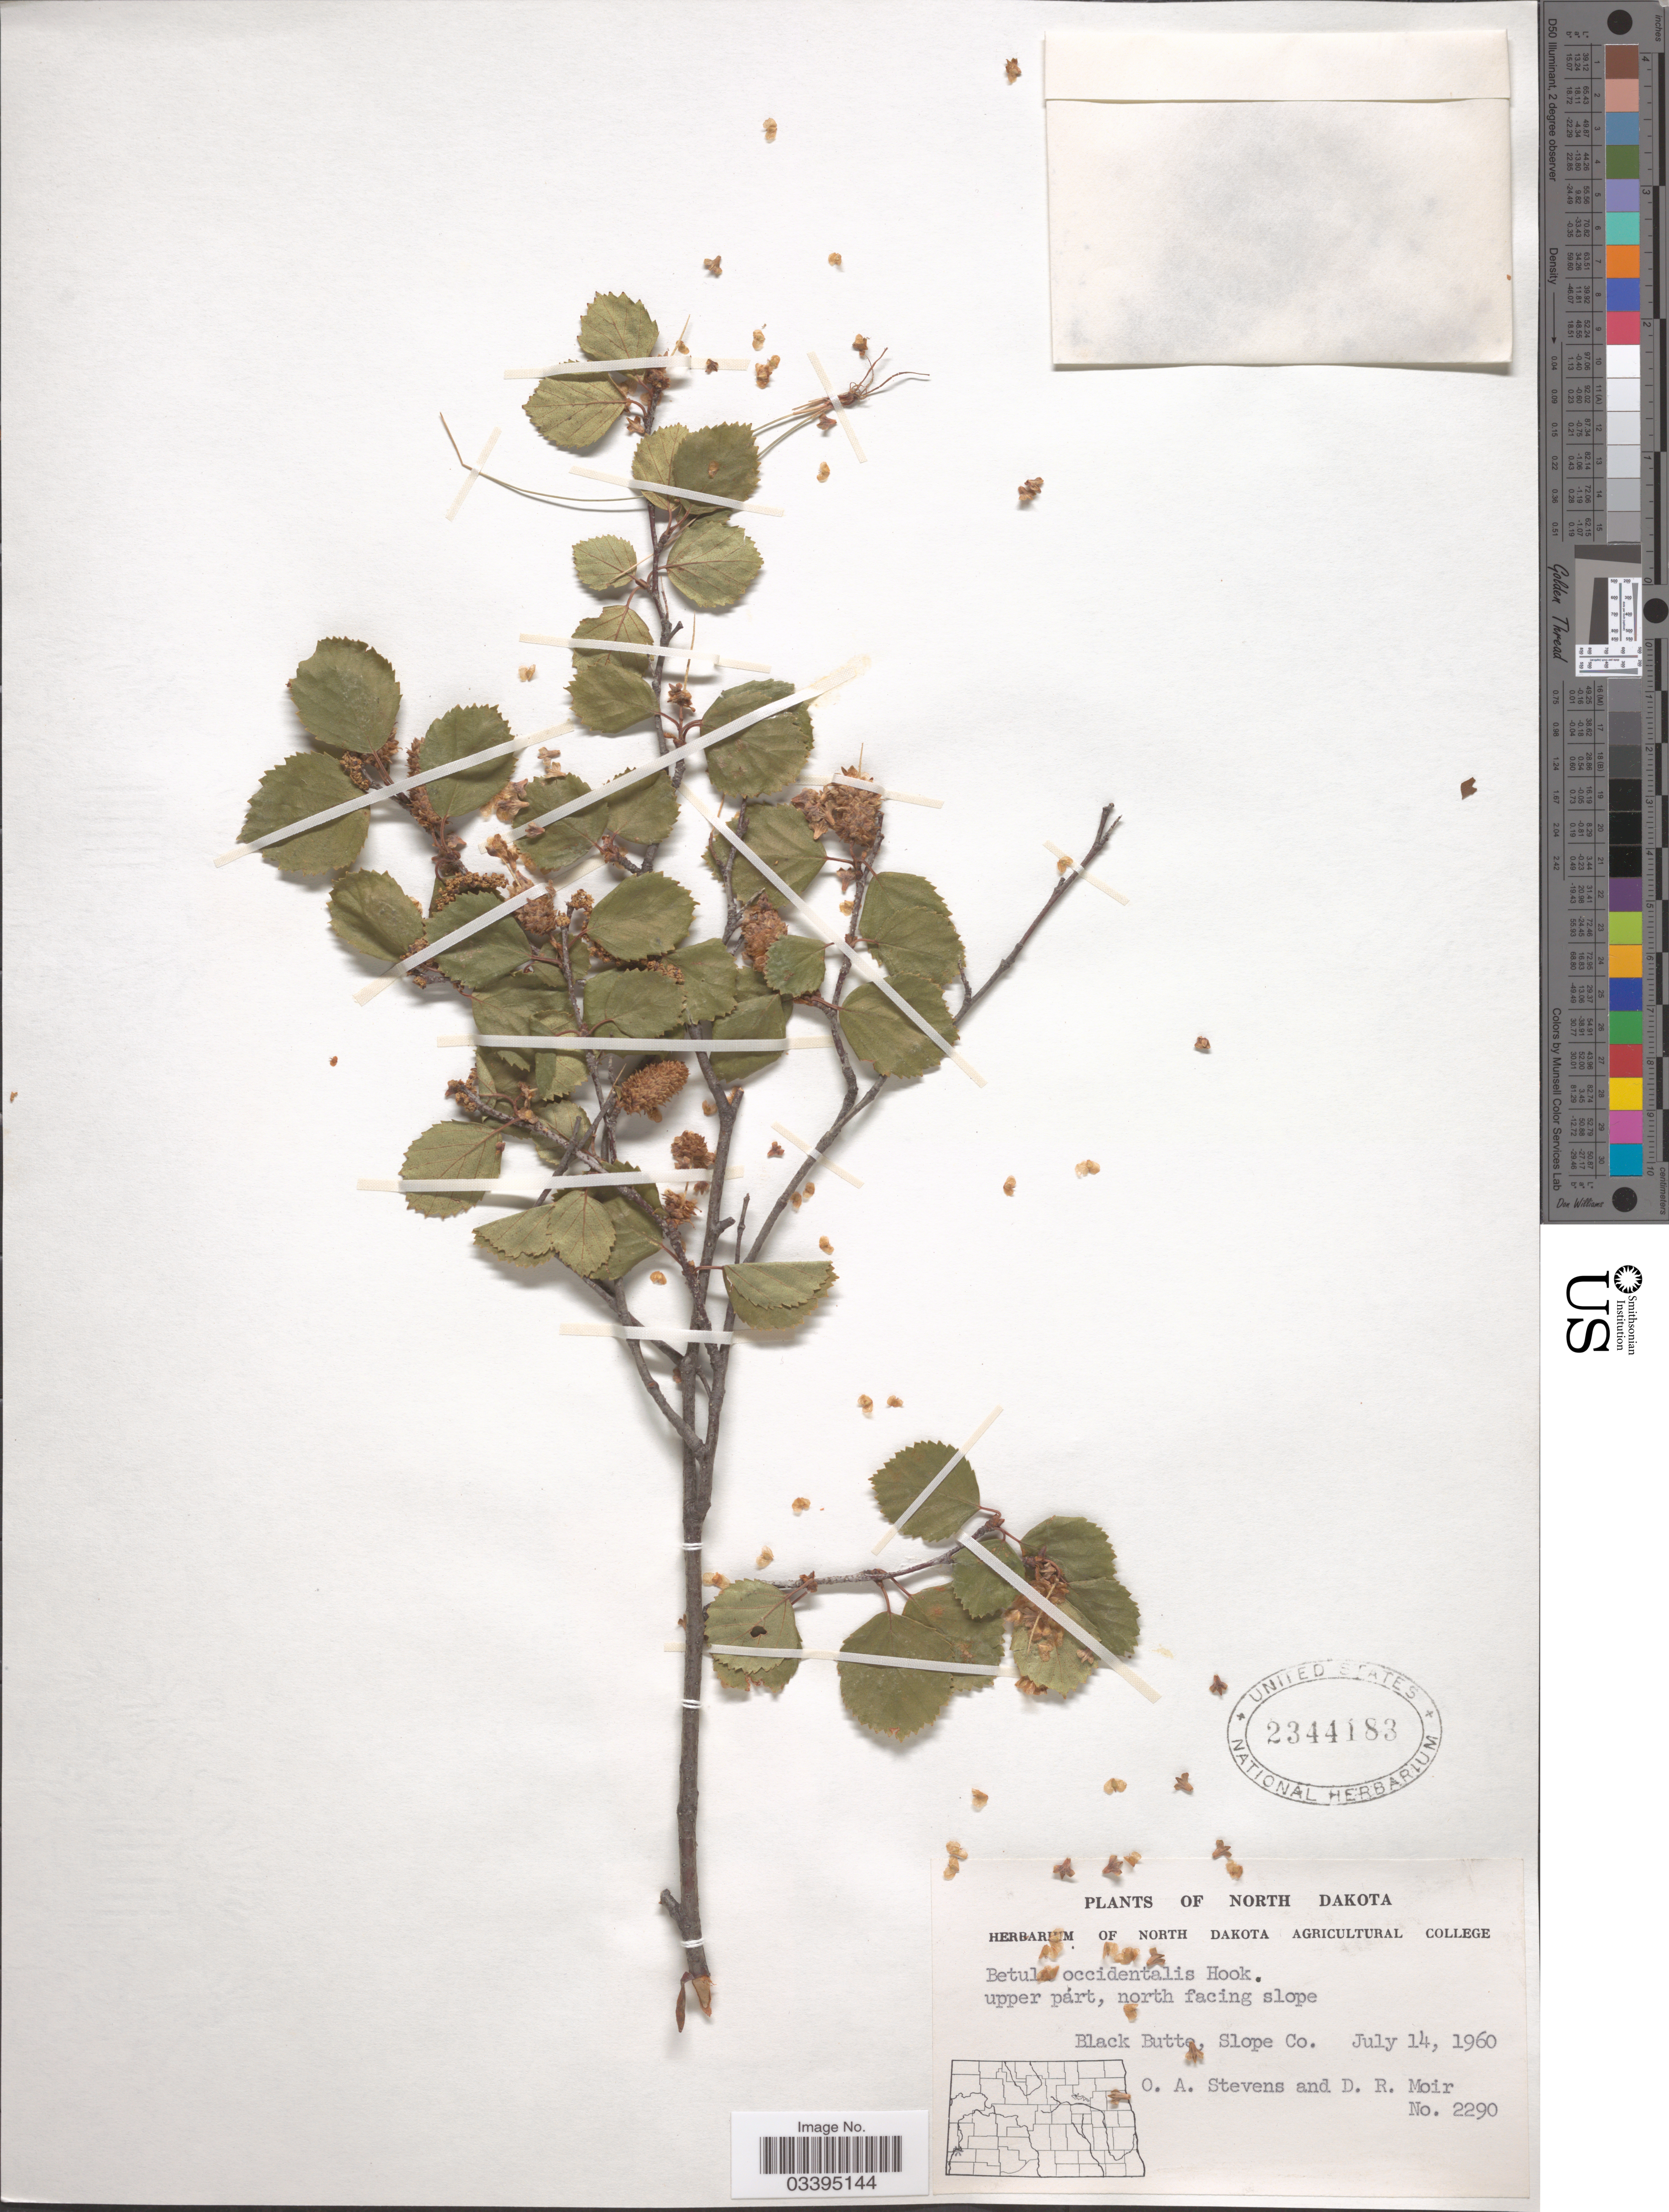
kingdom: Plantae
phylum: Tracheophyta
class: Magnoliopsida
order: Fagales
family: Betulaceae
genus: Betula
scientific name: Betula fontinalis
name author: Sarg.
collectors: O. A. Stevens & D. Moir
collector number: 2290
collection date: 1960-07-14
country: United States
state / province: North Dakota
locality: Upper part, north facing slope. Black Butte, Slope Co.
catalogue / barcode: US 2344183